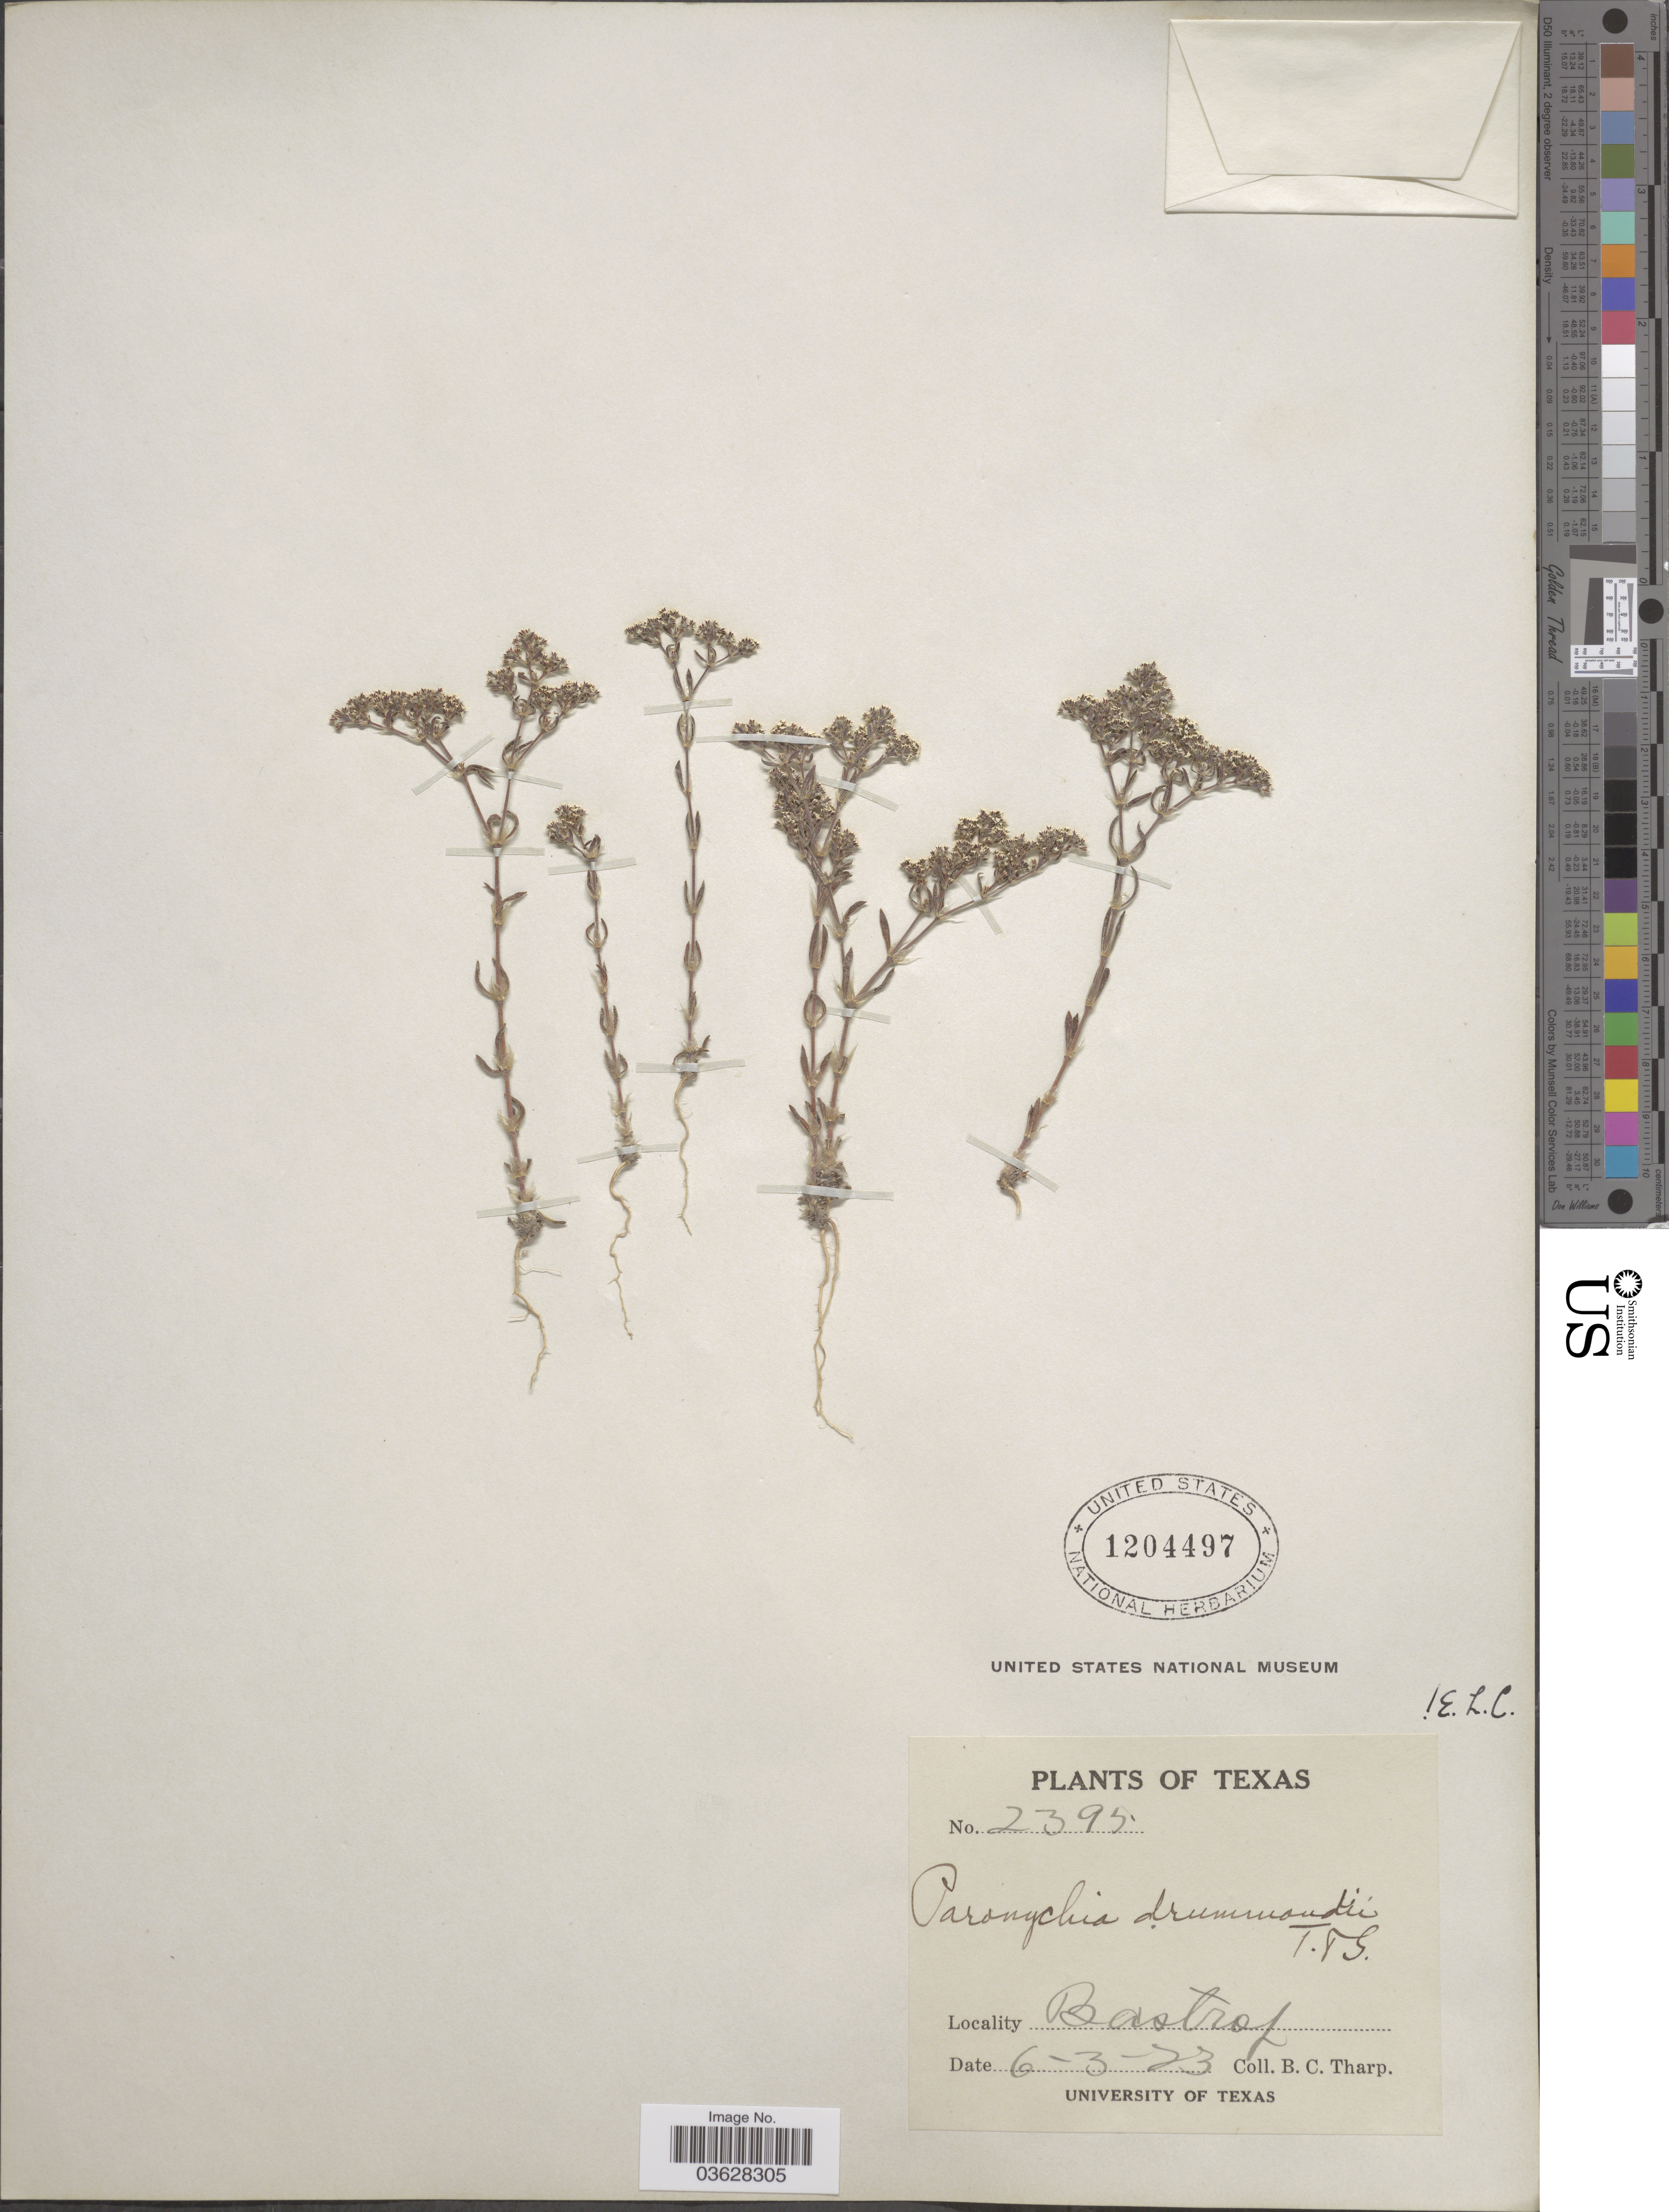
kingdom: Plantae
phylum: Tracheophyta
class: Magnoliopsida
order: Caryophyllales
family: Caryophyllaceae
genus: Paronychia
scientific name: Paronychia drummondii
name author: Torr. & A. Gray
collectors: B. C. Tharp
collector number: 2395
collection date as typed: Transcribed d/m/y: 3/6/23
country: United States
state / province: Texas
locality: Bastrop.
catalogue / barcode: US 1204497